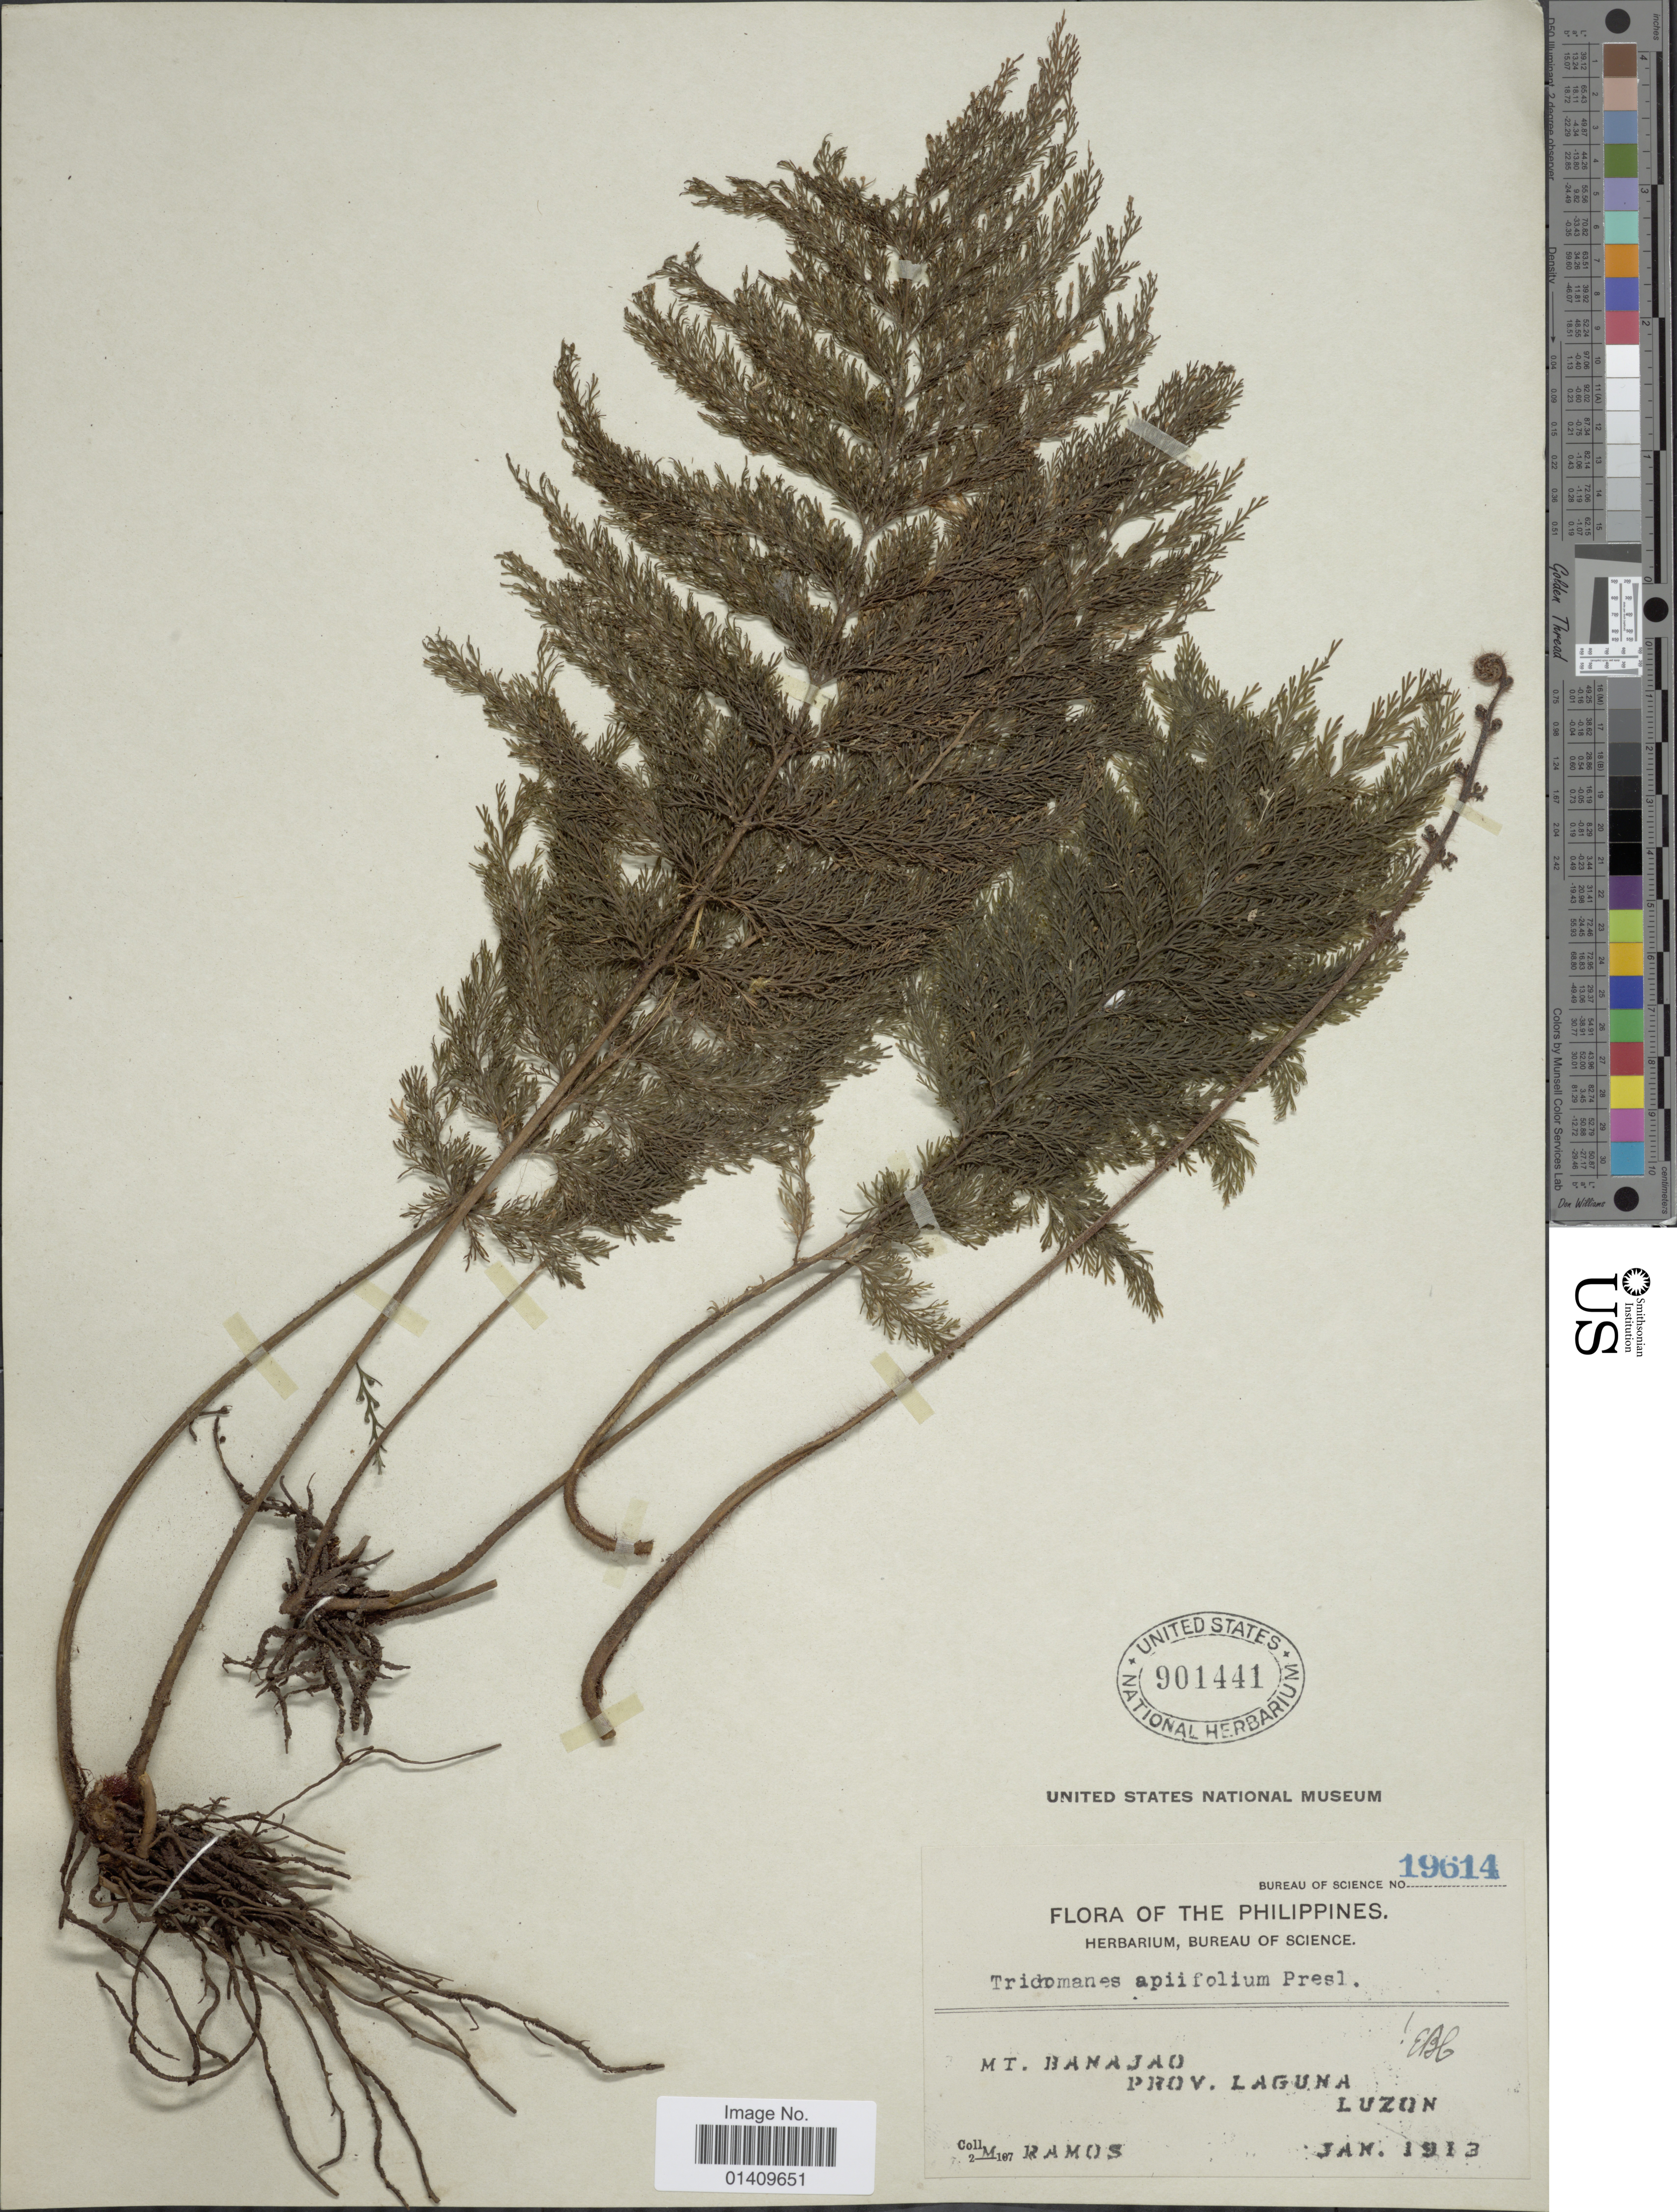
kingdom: Plantae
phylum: Tracheophyta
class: Polypodiopsida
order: Hymenophyllales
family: Hymenophyllaceae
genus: Callistopteris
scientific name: Callistopteris apiifolia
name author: (C. Presl) Copel.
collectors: M. Ramos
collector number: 19614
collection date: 1913-01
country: Philippines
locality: Mt. Banajoa Prov. Laguna Luzon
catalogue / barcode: US 901441